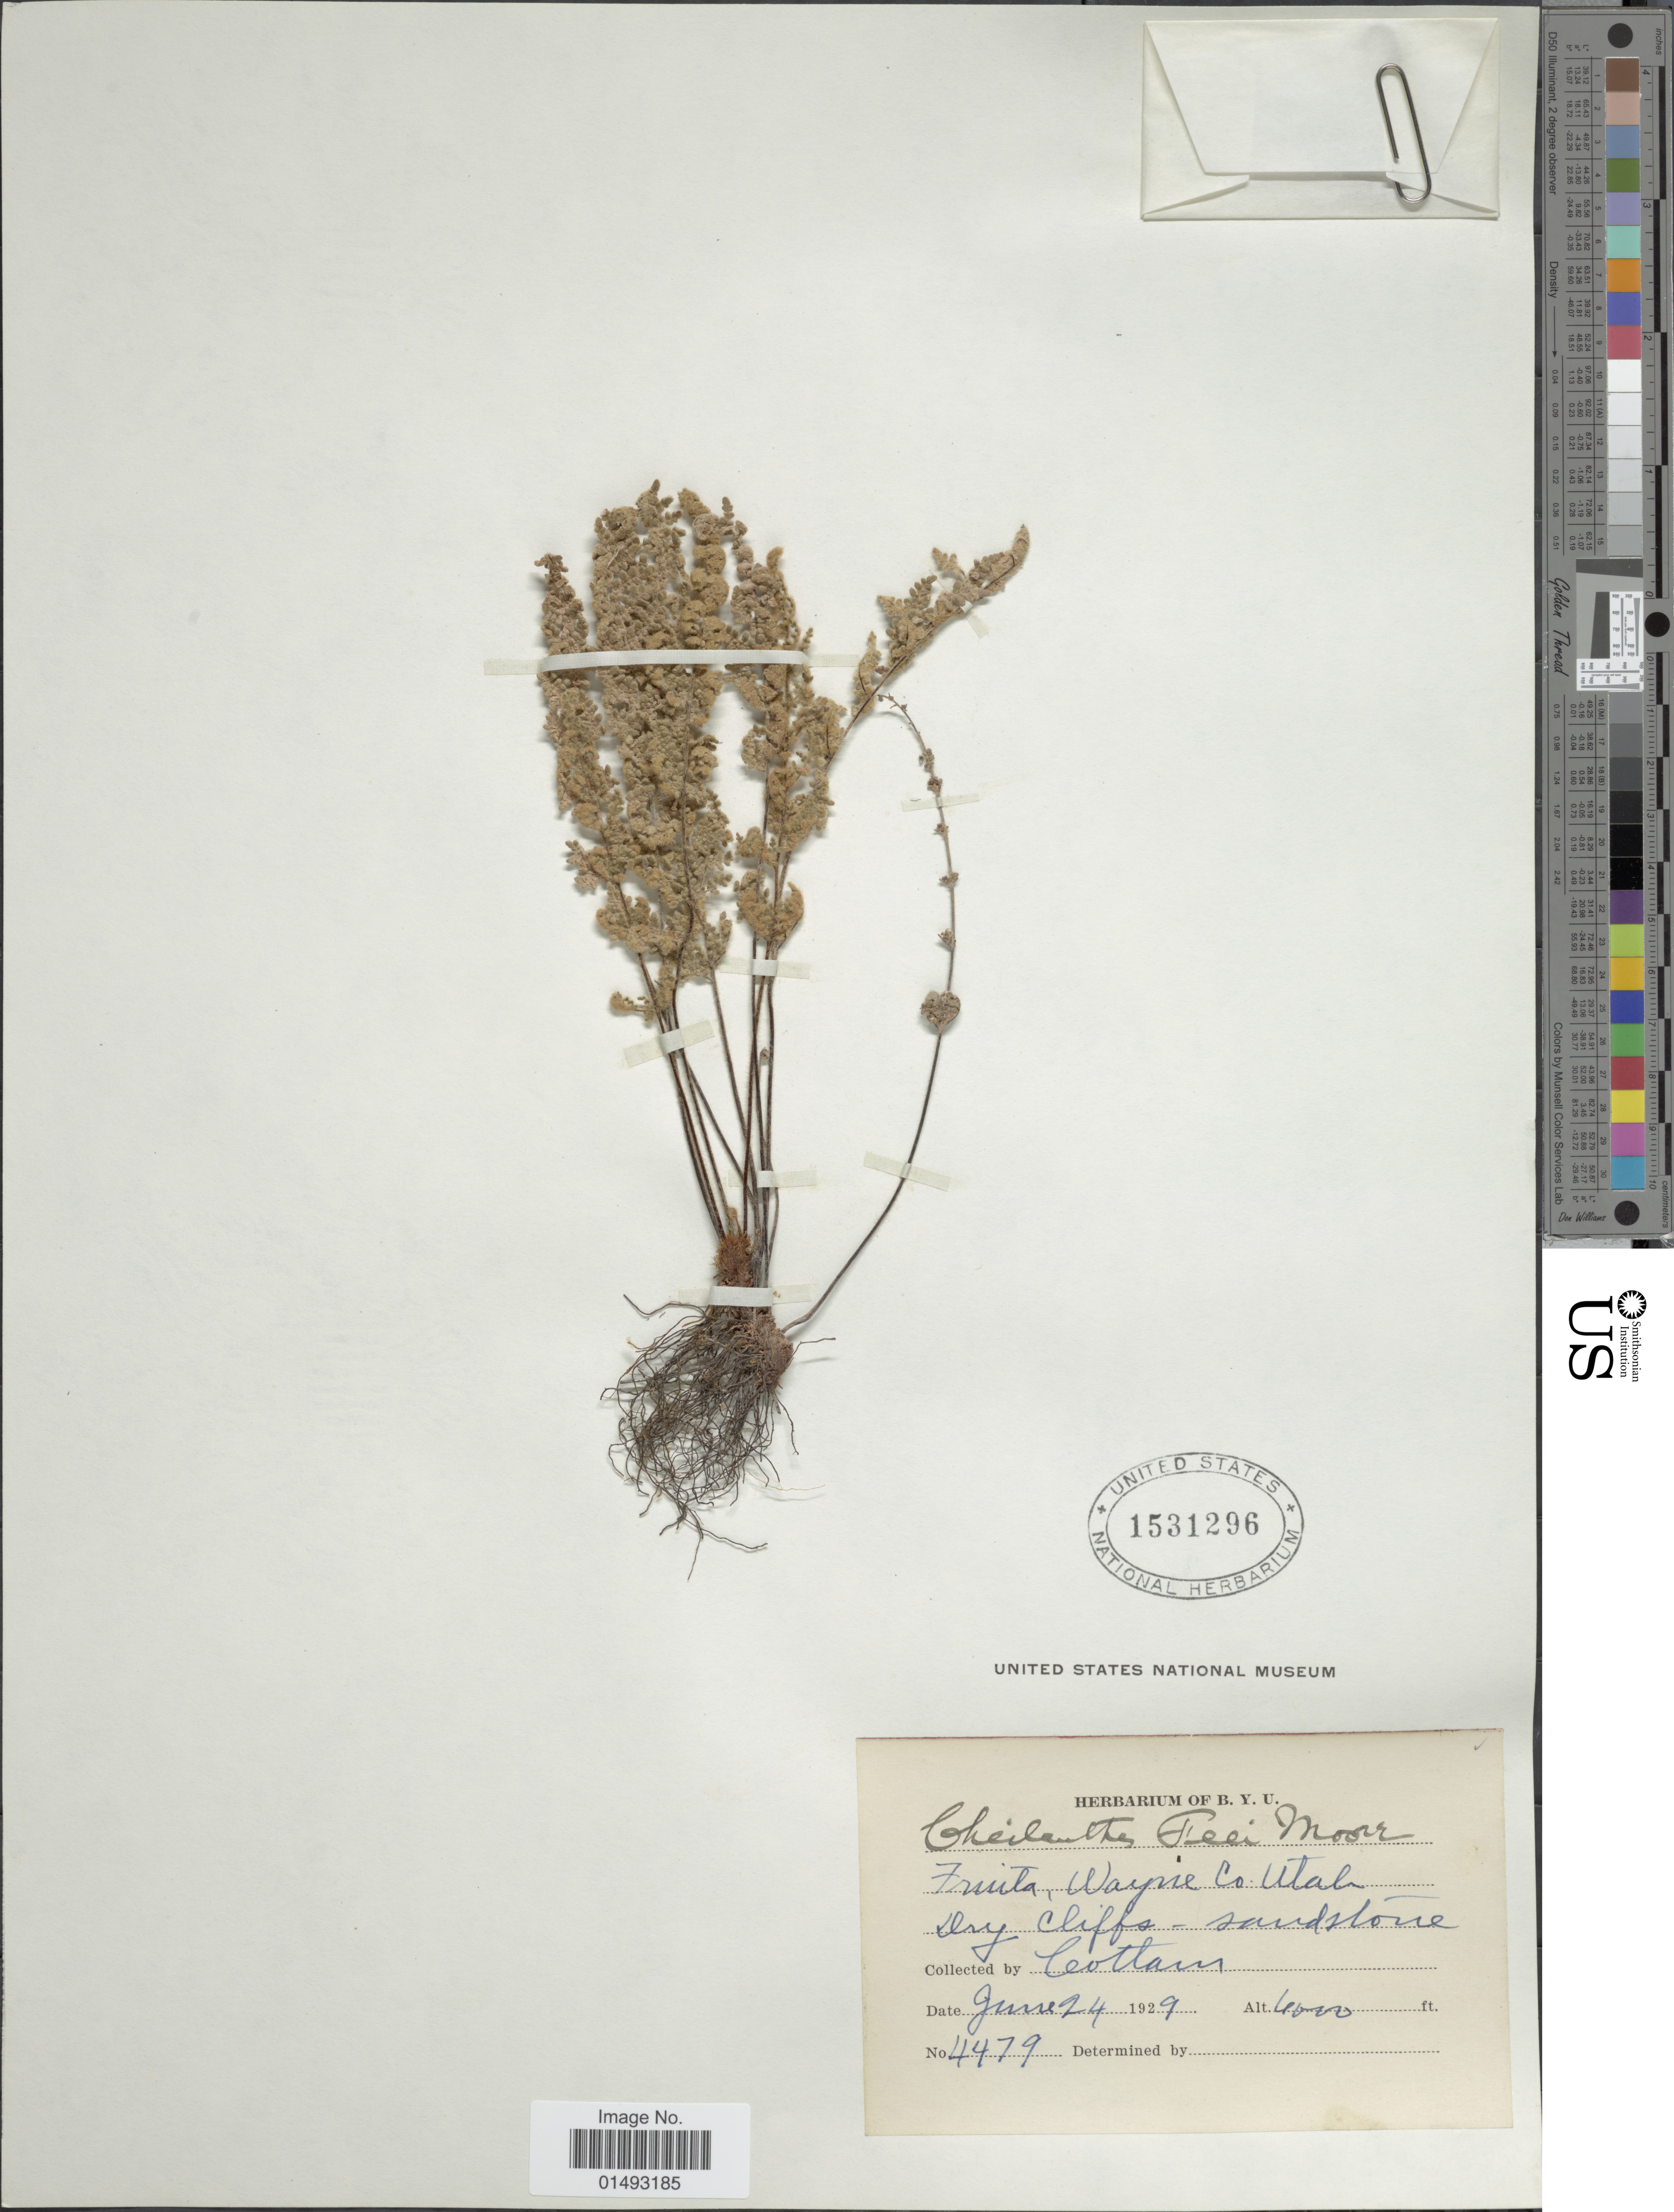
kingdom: Plantae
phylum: Tracheophyta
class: Polypodiopsida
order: Polypodiales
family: Pteridaceae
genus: Myriopteris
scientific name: Myriopteris gracilis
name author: Fée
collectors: Cottam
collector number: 4479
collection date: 1929-06-24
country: United States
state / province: Utah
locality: Fruita, Wayne Co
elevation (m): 1219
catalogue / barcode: US 1531296